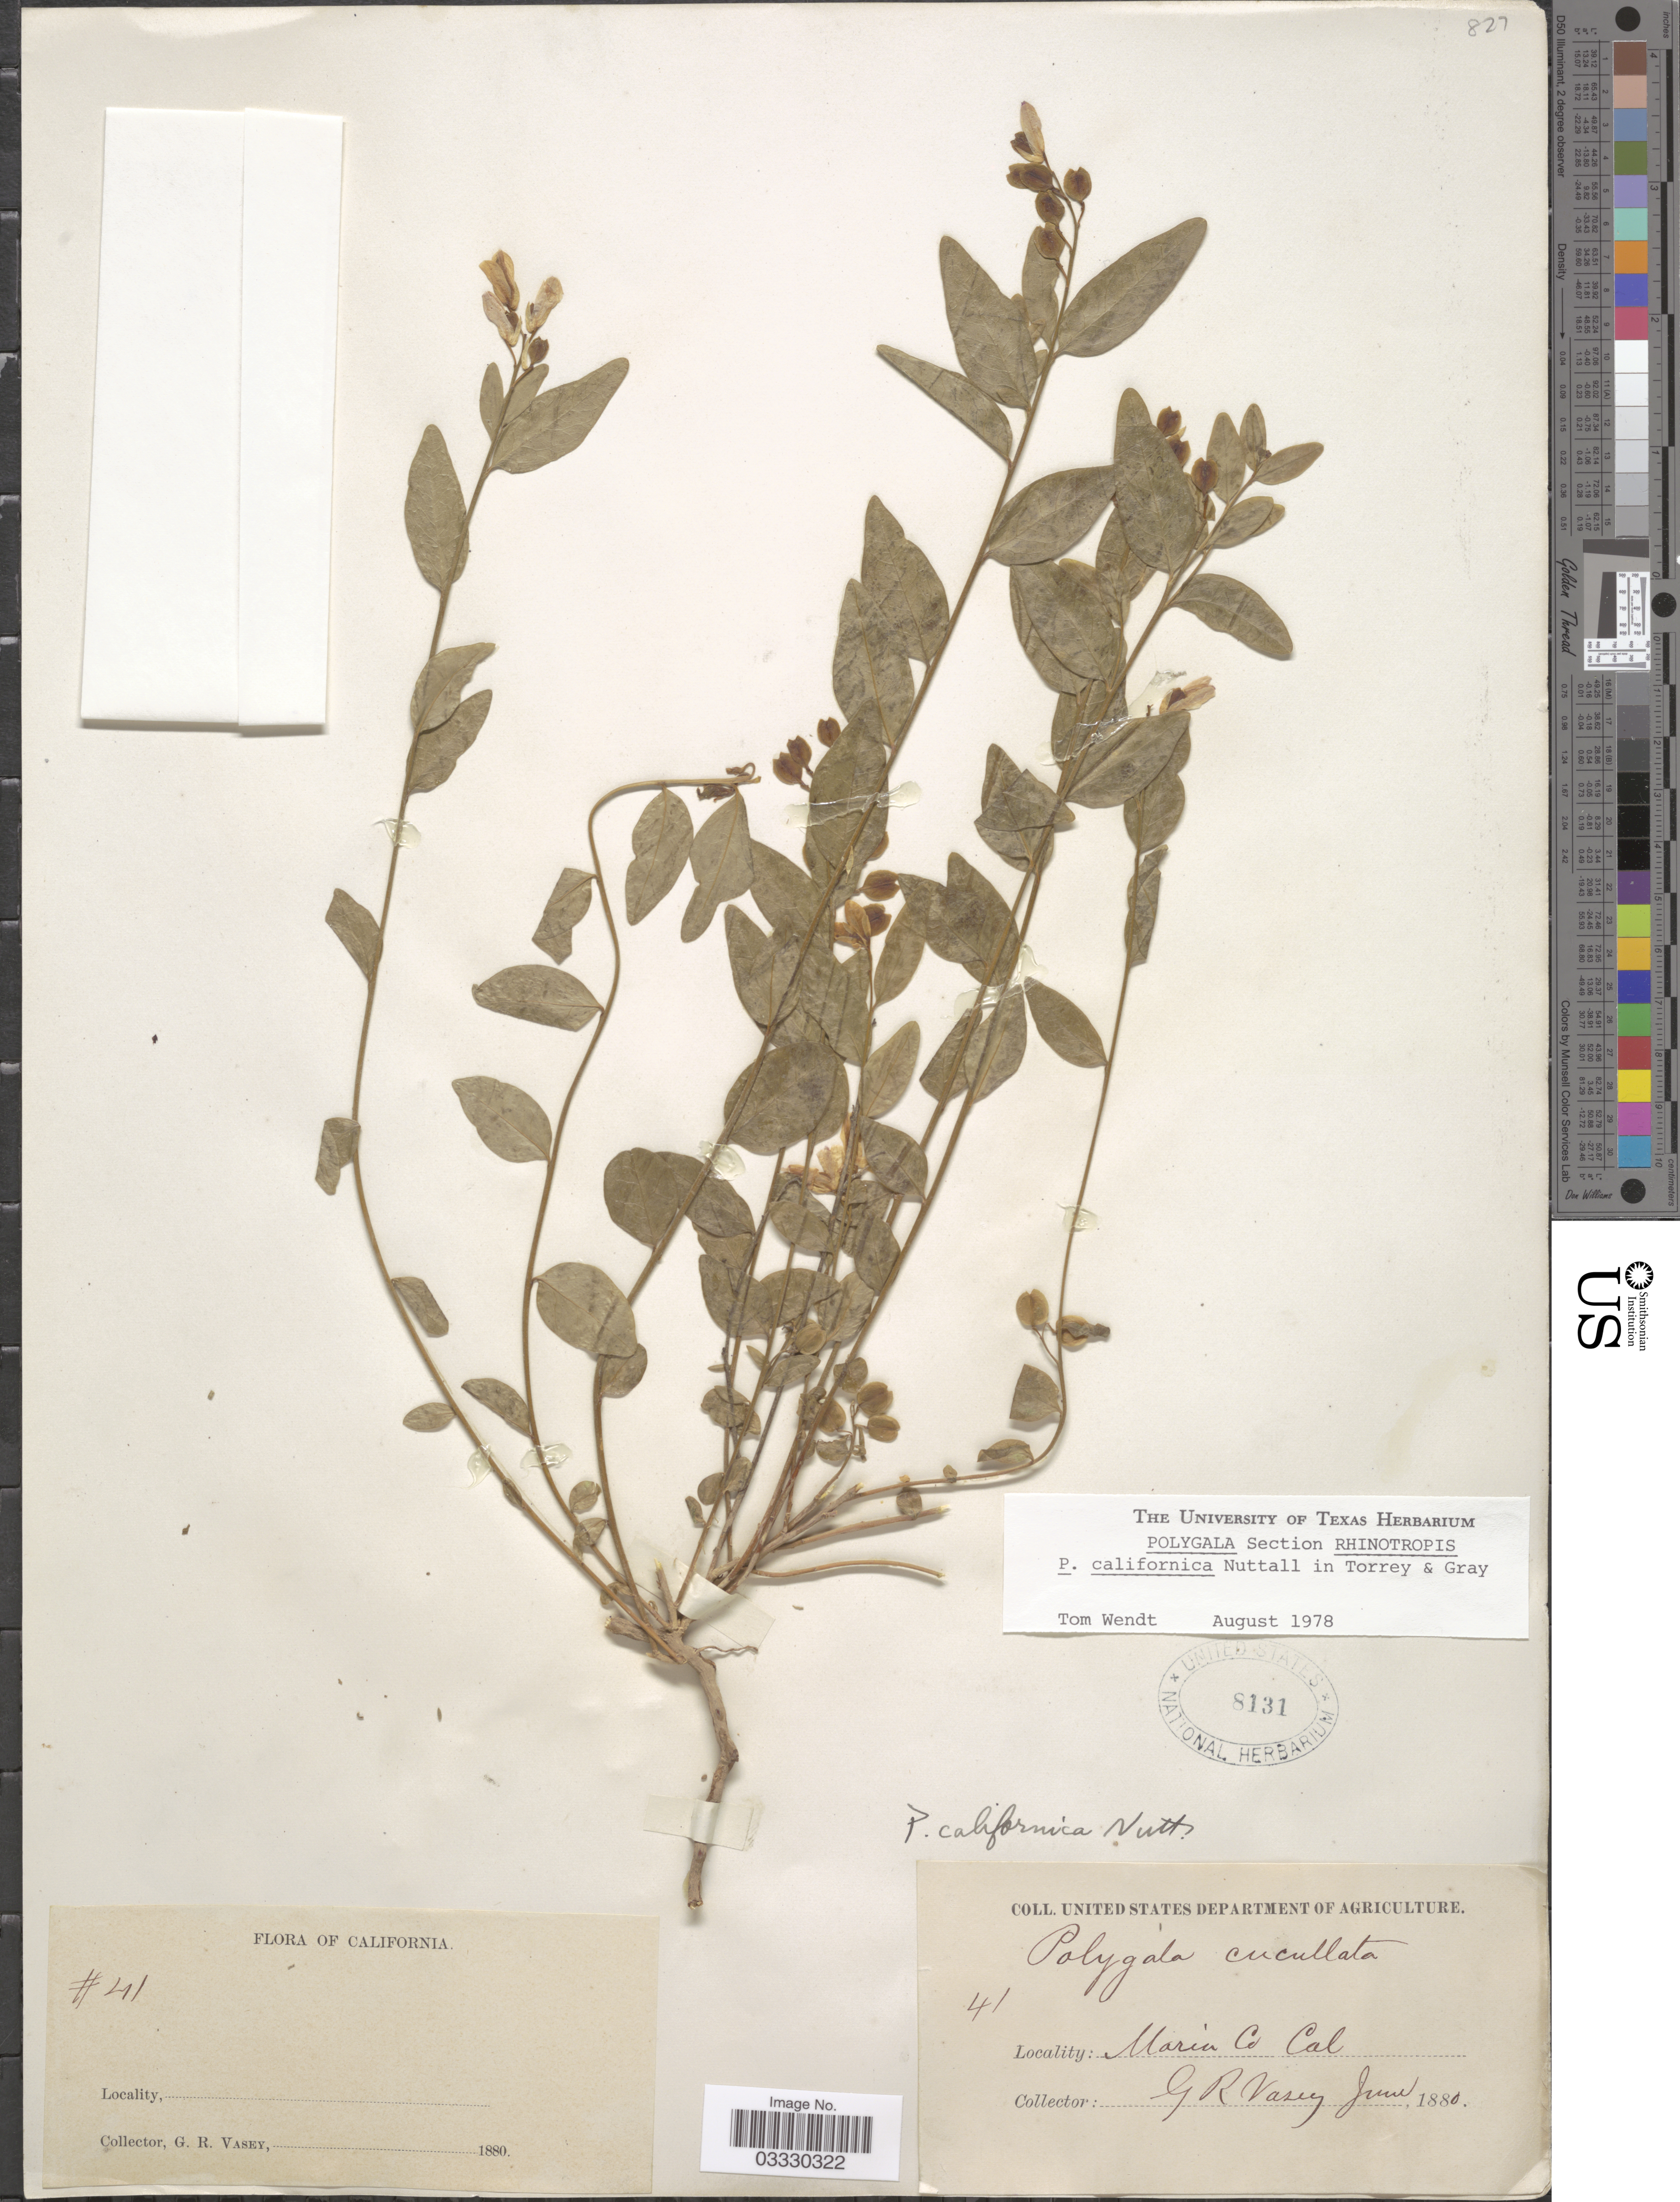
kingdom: Plantae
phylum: Tracheophyta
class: Magnoliopsida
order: Fabales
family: Polygalaceae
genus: Rhinotropis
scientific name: Rhinotropis californica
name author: (Nutt.) J.R. Abbott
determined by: Strong, Mark T., (BOT), Smithsonian Institution - National Museum of Natural History (UNITED STATES)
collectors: G. R. Vasey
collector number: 41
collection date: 1880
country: United States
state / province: California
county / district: Marin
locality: Marin Co.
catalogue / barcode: US 8131